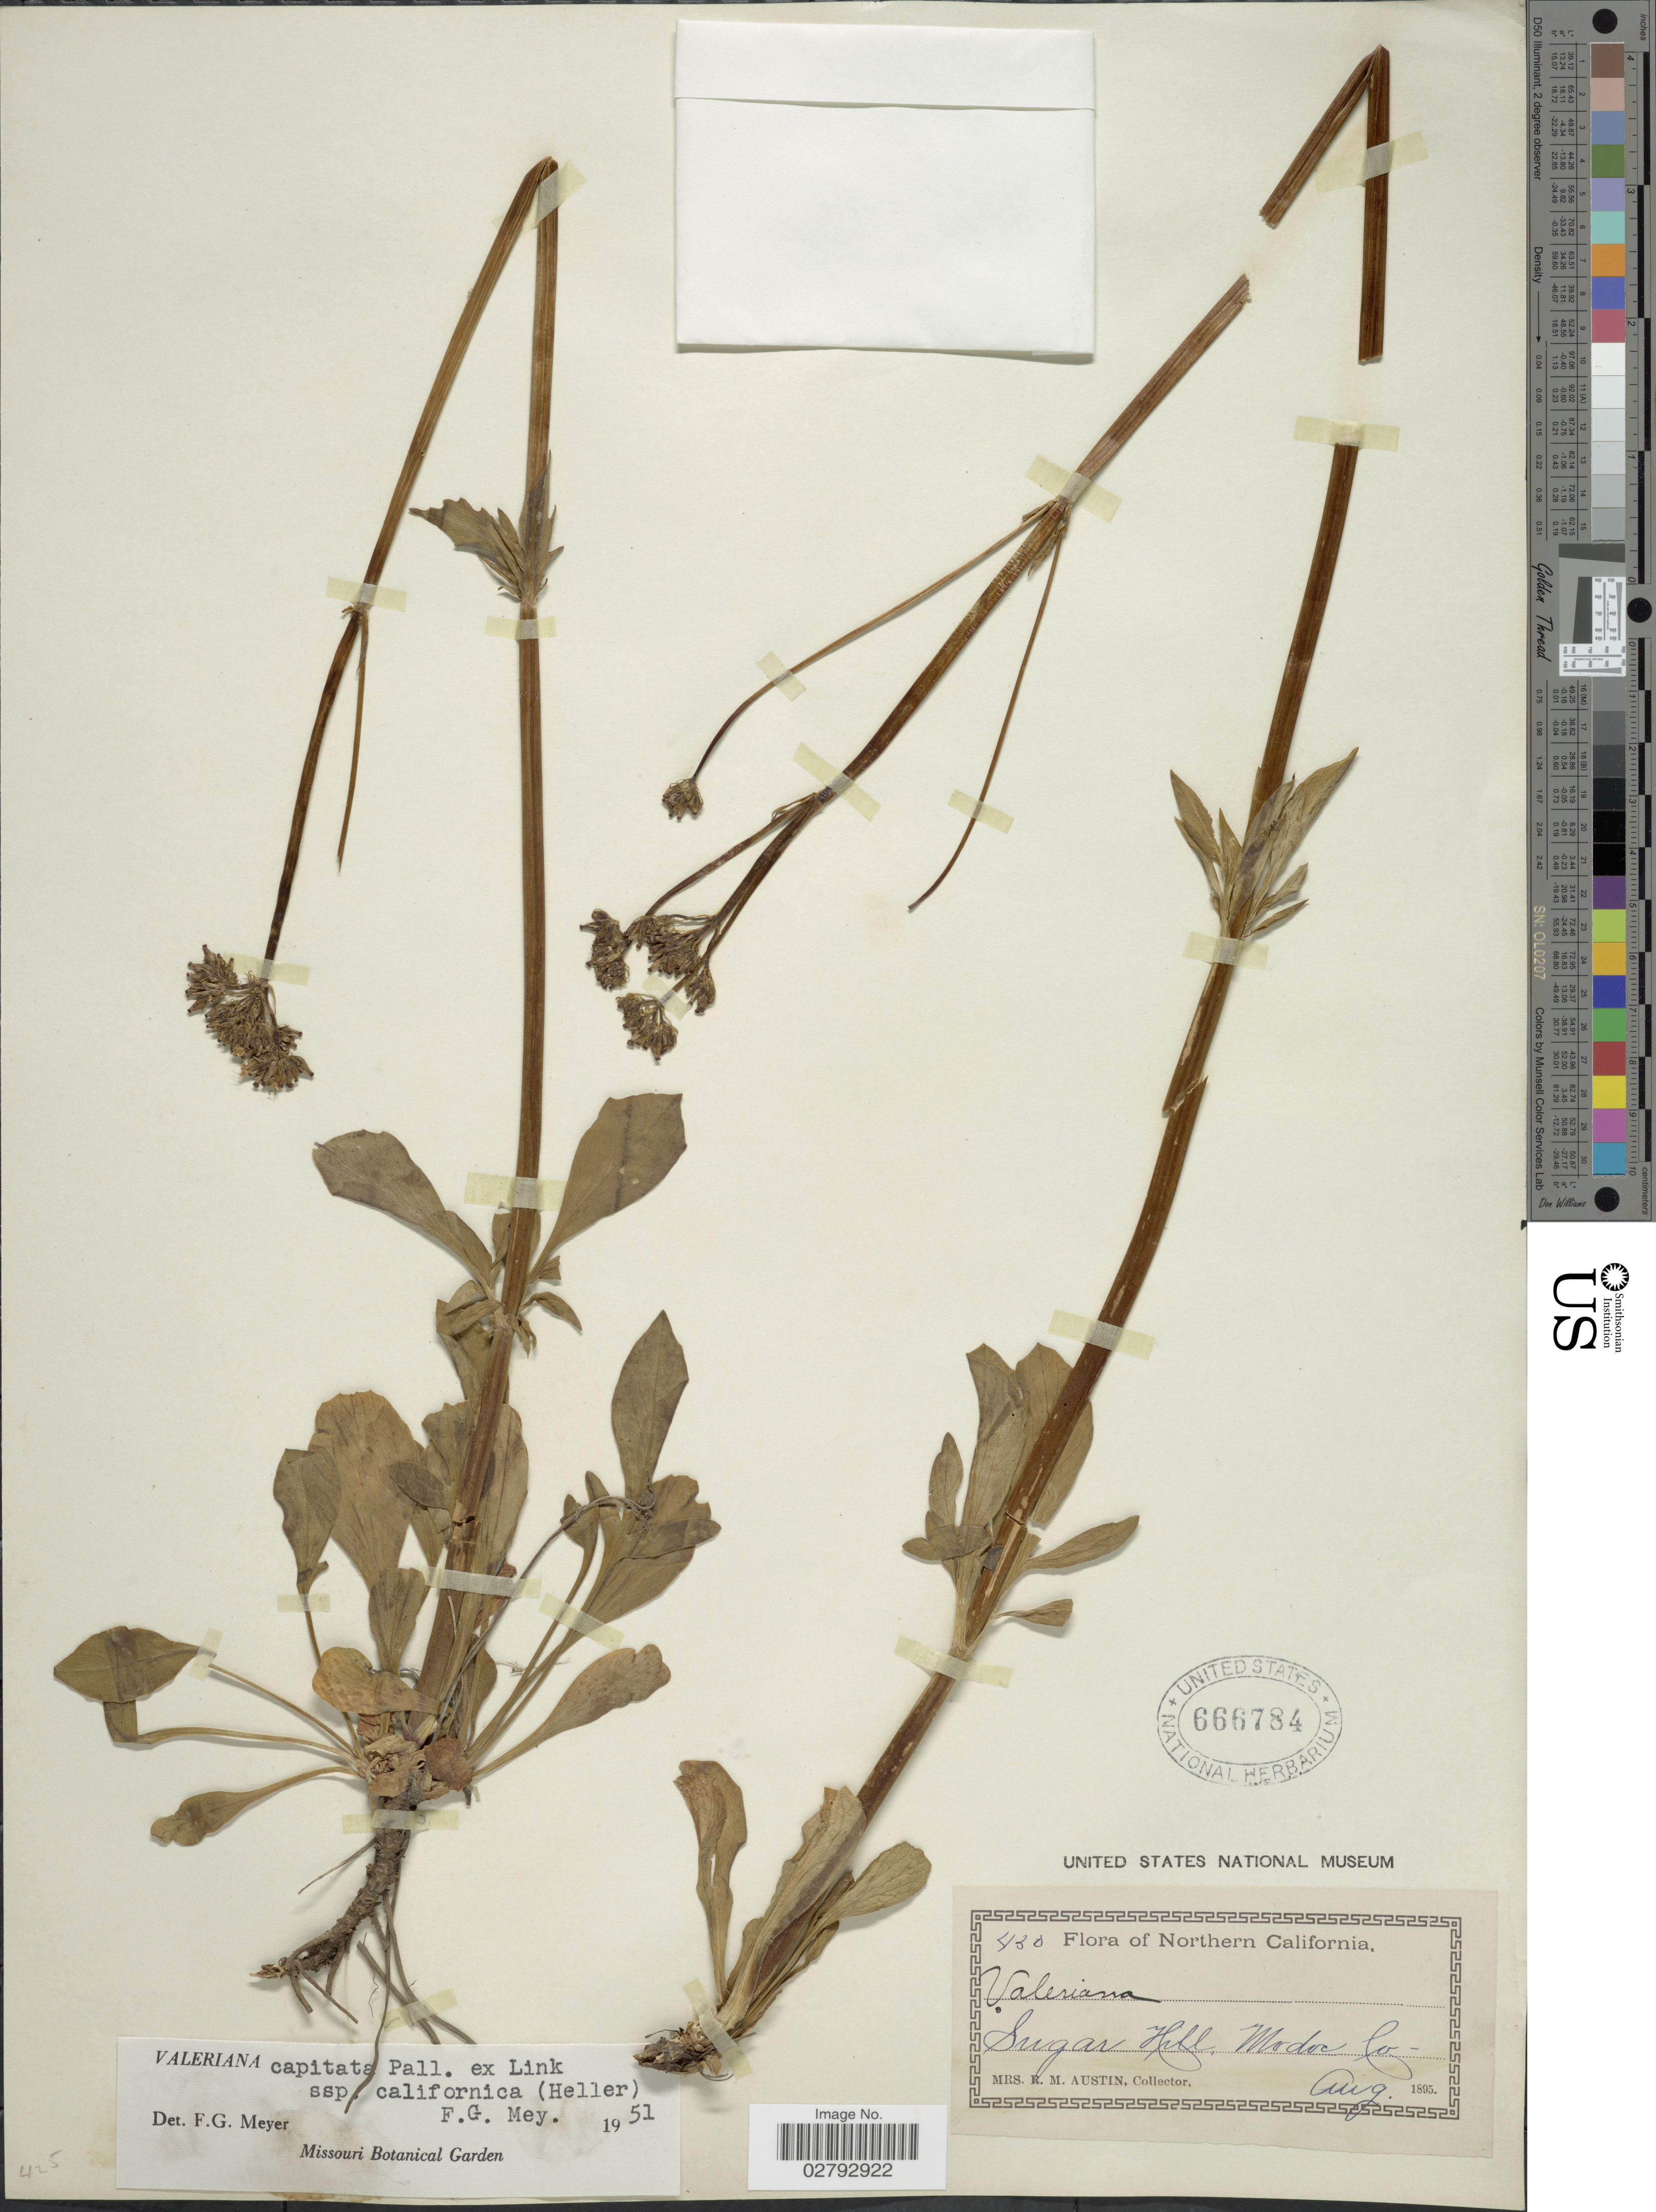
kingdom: Plantae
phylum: Tracheophyta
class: Magnoliopsida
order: Dipsacales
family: Caprifoliaceae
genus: Valeriana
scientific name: Valeriana capitata subsp. californica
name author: (A. Heller) F.G. Mey.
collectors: R. Austin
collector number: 430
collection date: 1895-08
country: United States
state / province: California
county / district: Modoc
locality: Northern California. Sugar Hill, Modoc Co.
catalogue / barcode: US 666784